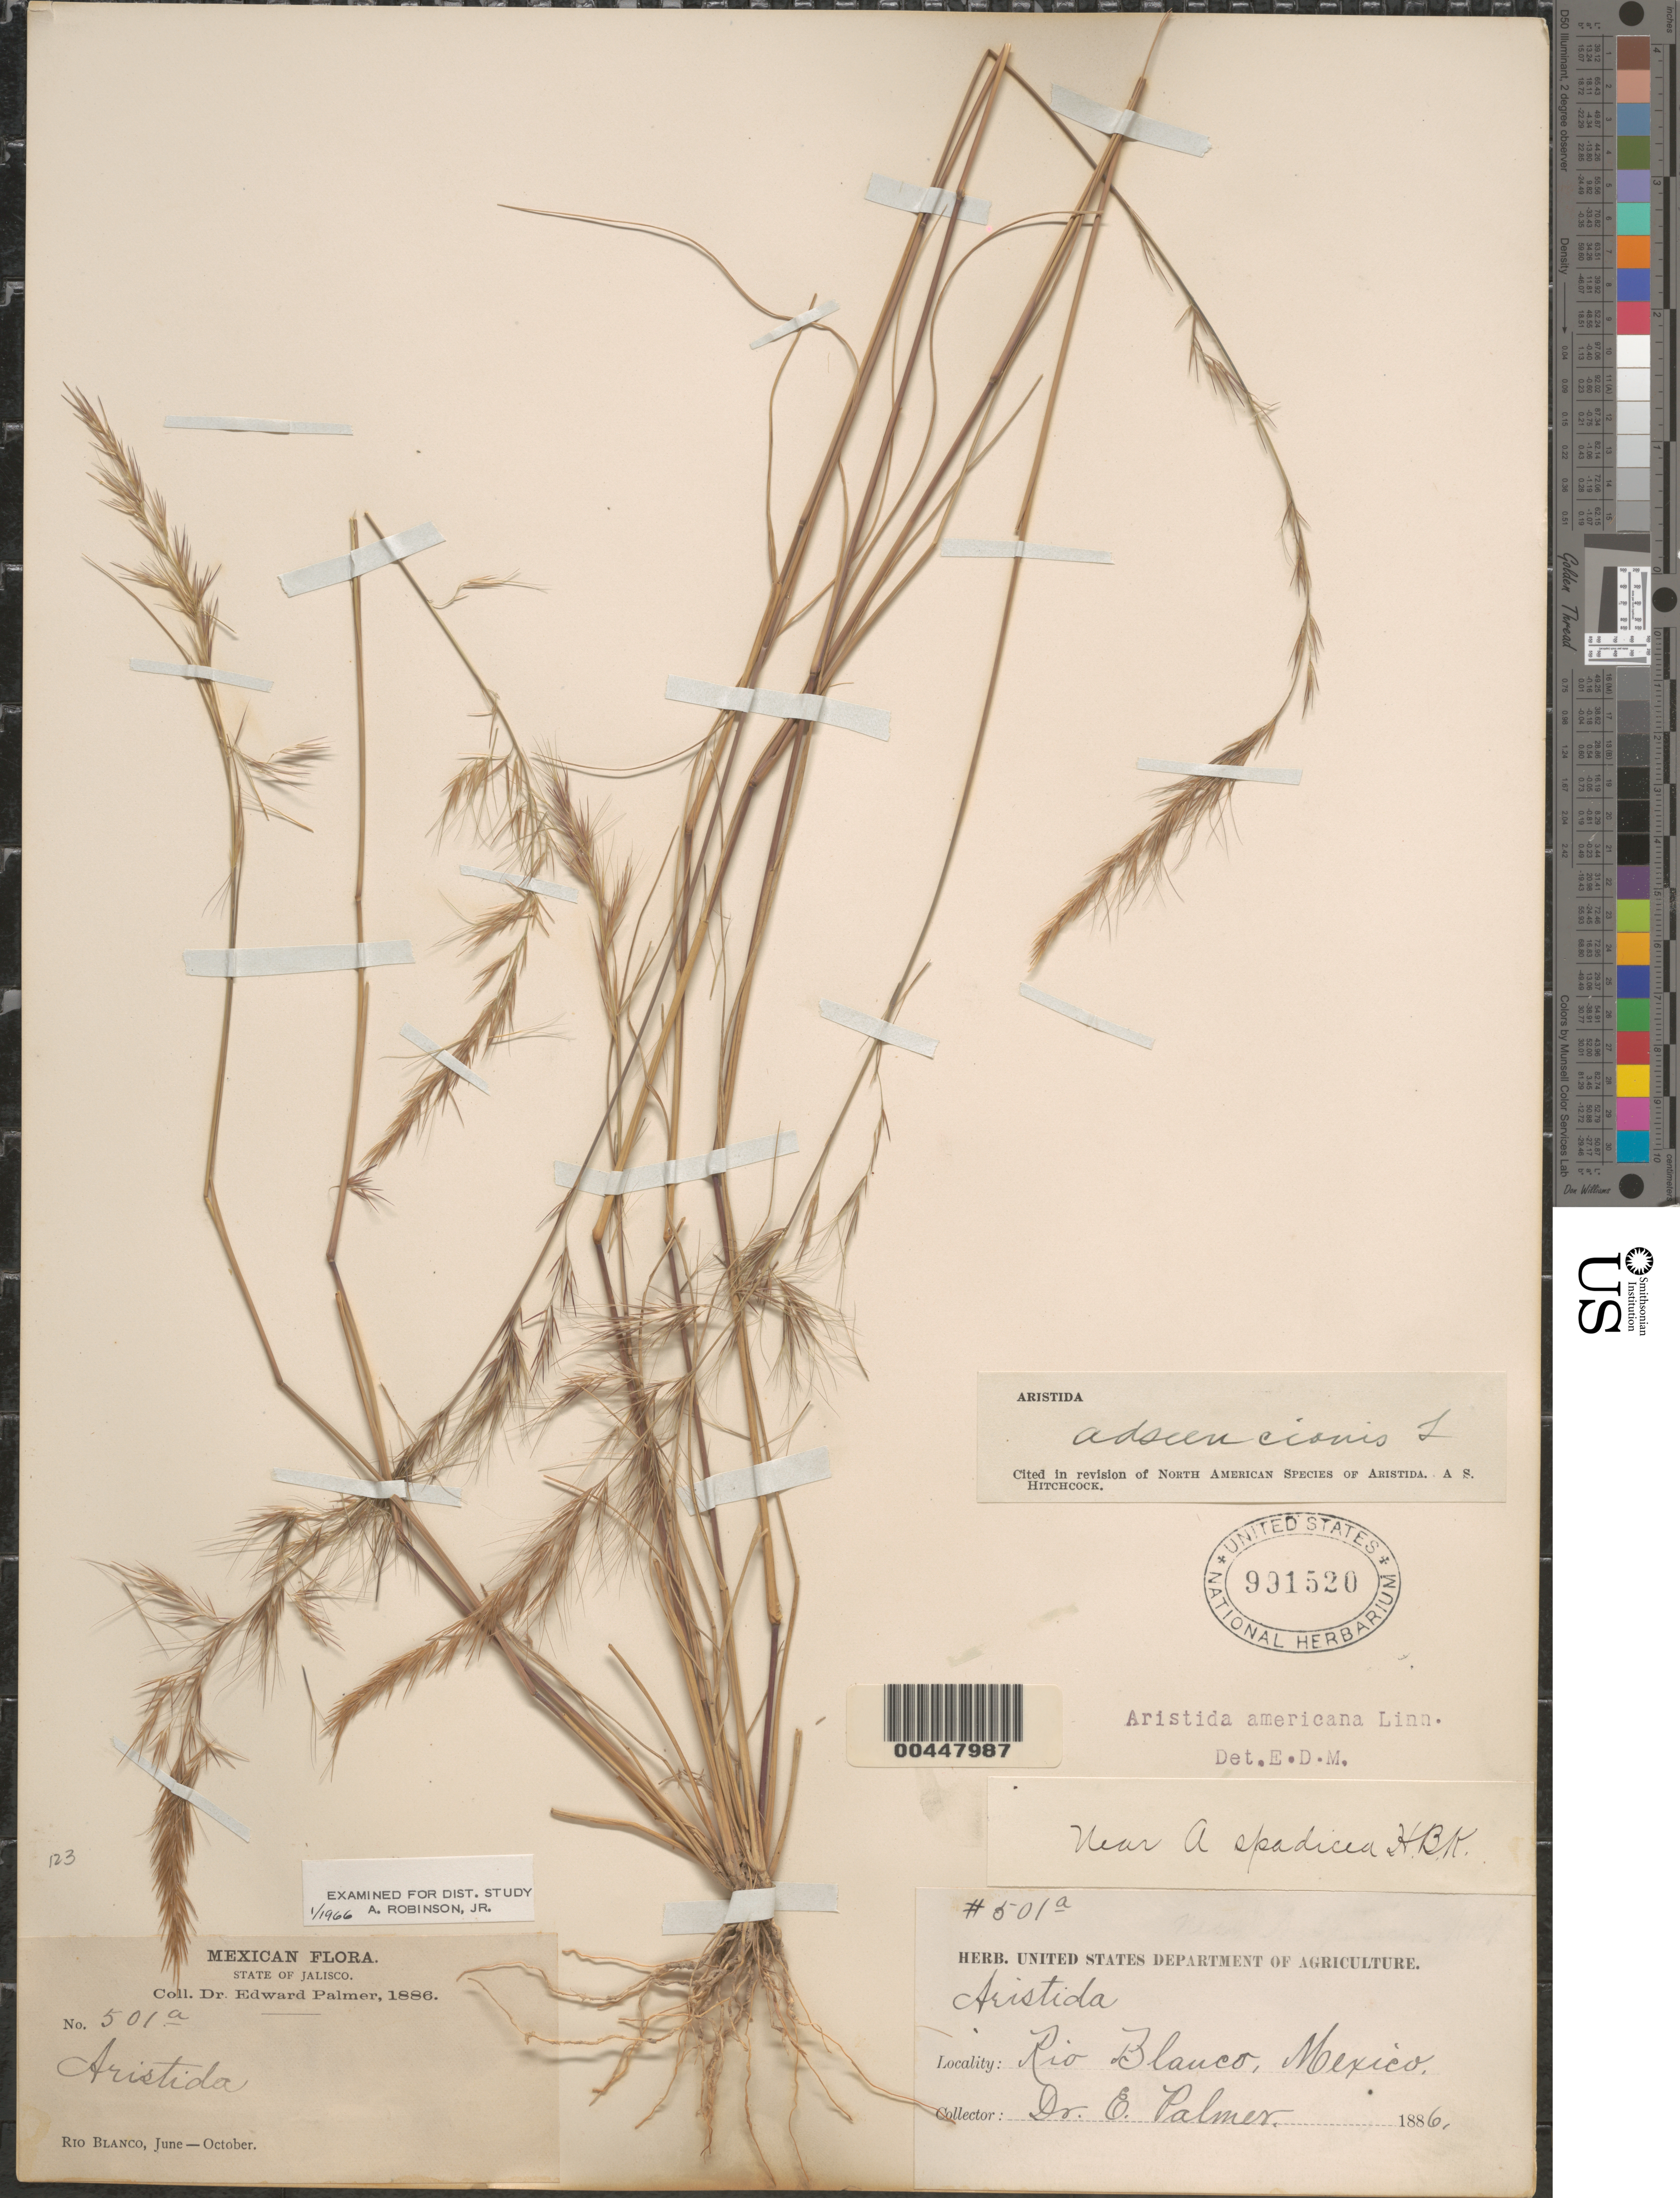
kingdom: Plantae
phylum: Tracheophyta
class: Liliopsida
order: Poales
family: Poaceae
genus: Aristida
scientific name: Aristida adscensionis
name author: L.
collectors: E. Palmer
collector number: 501a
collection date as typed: Jun 1886 to Oct 1886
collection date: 1886-06/1886-10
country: Mexico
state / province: Jalisco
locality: Rio Blanco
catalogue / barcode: US 991520